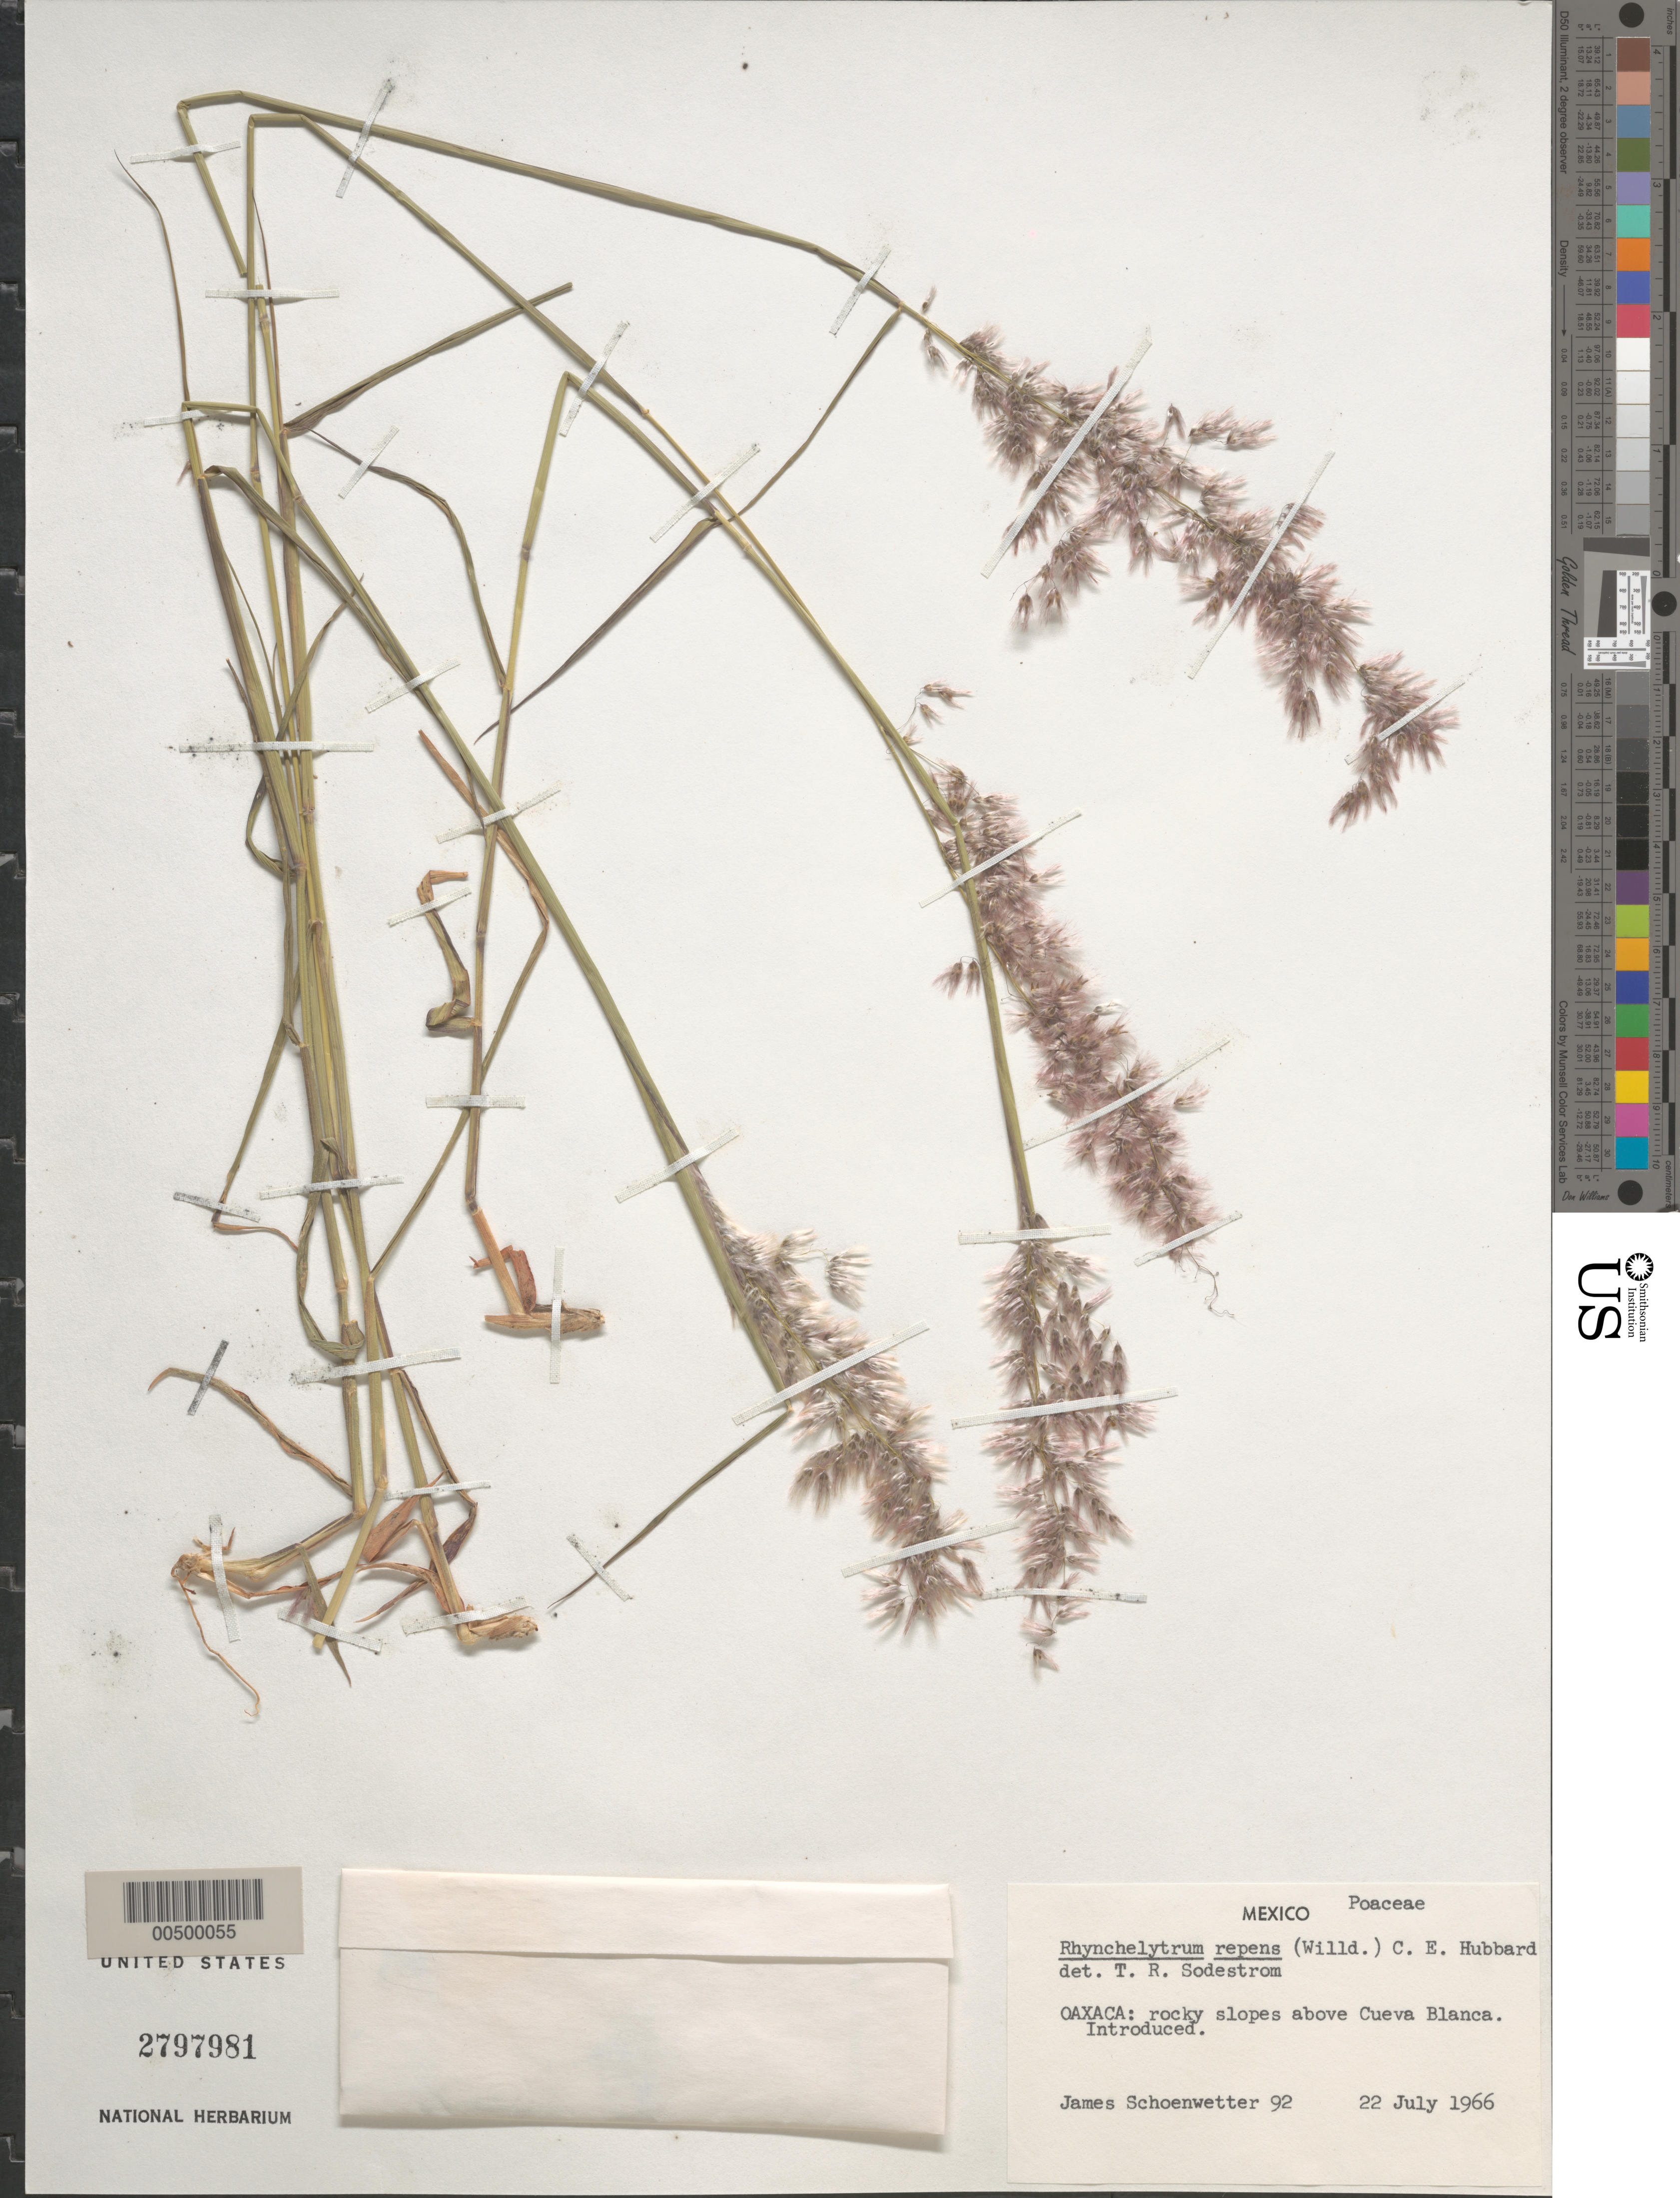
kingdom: Plantae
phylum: Tracheophyta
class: Liliopsida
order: Poales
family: Poaceae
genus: Rhynchelytrum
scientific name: Rhynchelytrum repens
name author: (Willd.) C.E. Hubb.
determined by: Soderstrom, T. R.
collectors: J. Schoenwetter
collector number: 92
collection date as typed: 22 Jul 1966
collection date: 1966-07-22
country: Mexico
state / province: Oaxaca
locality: Above Cueva Blanca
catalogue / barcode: US 2797981